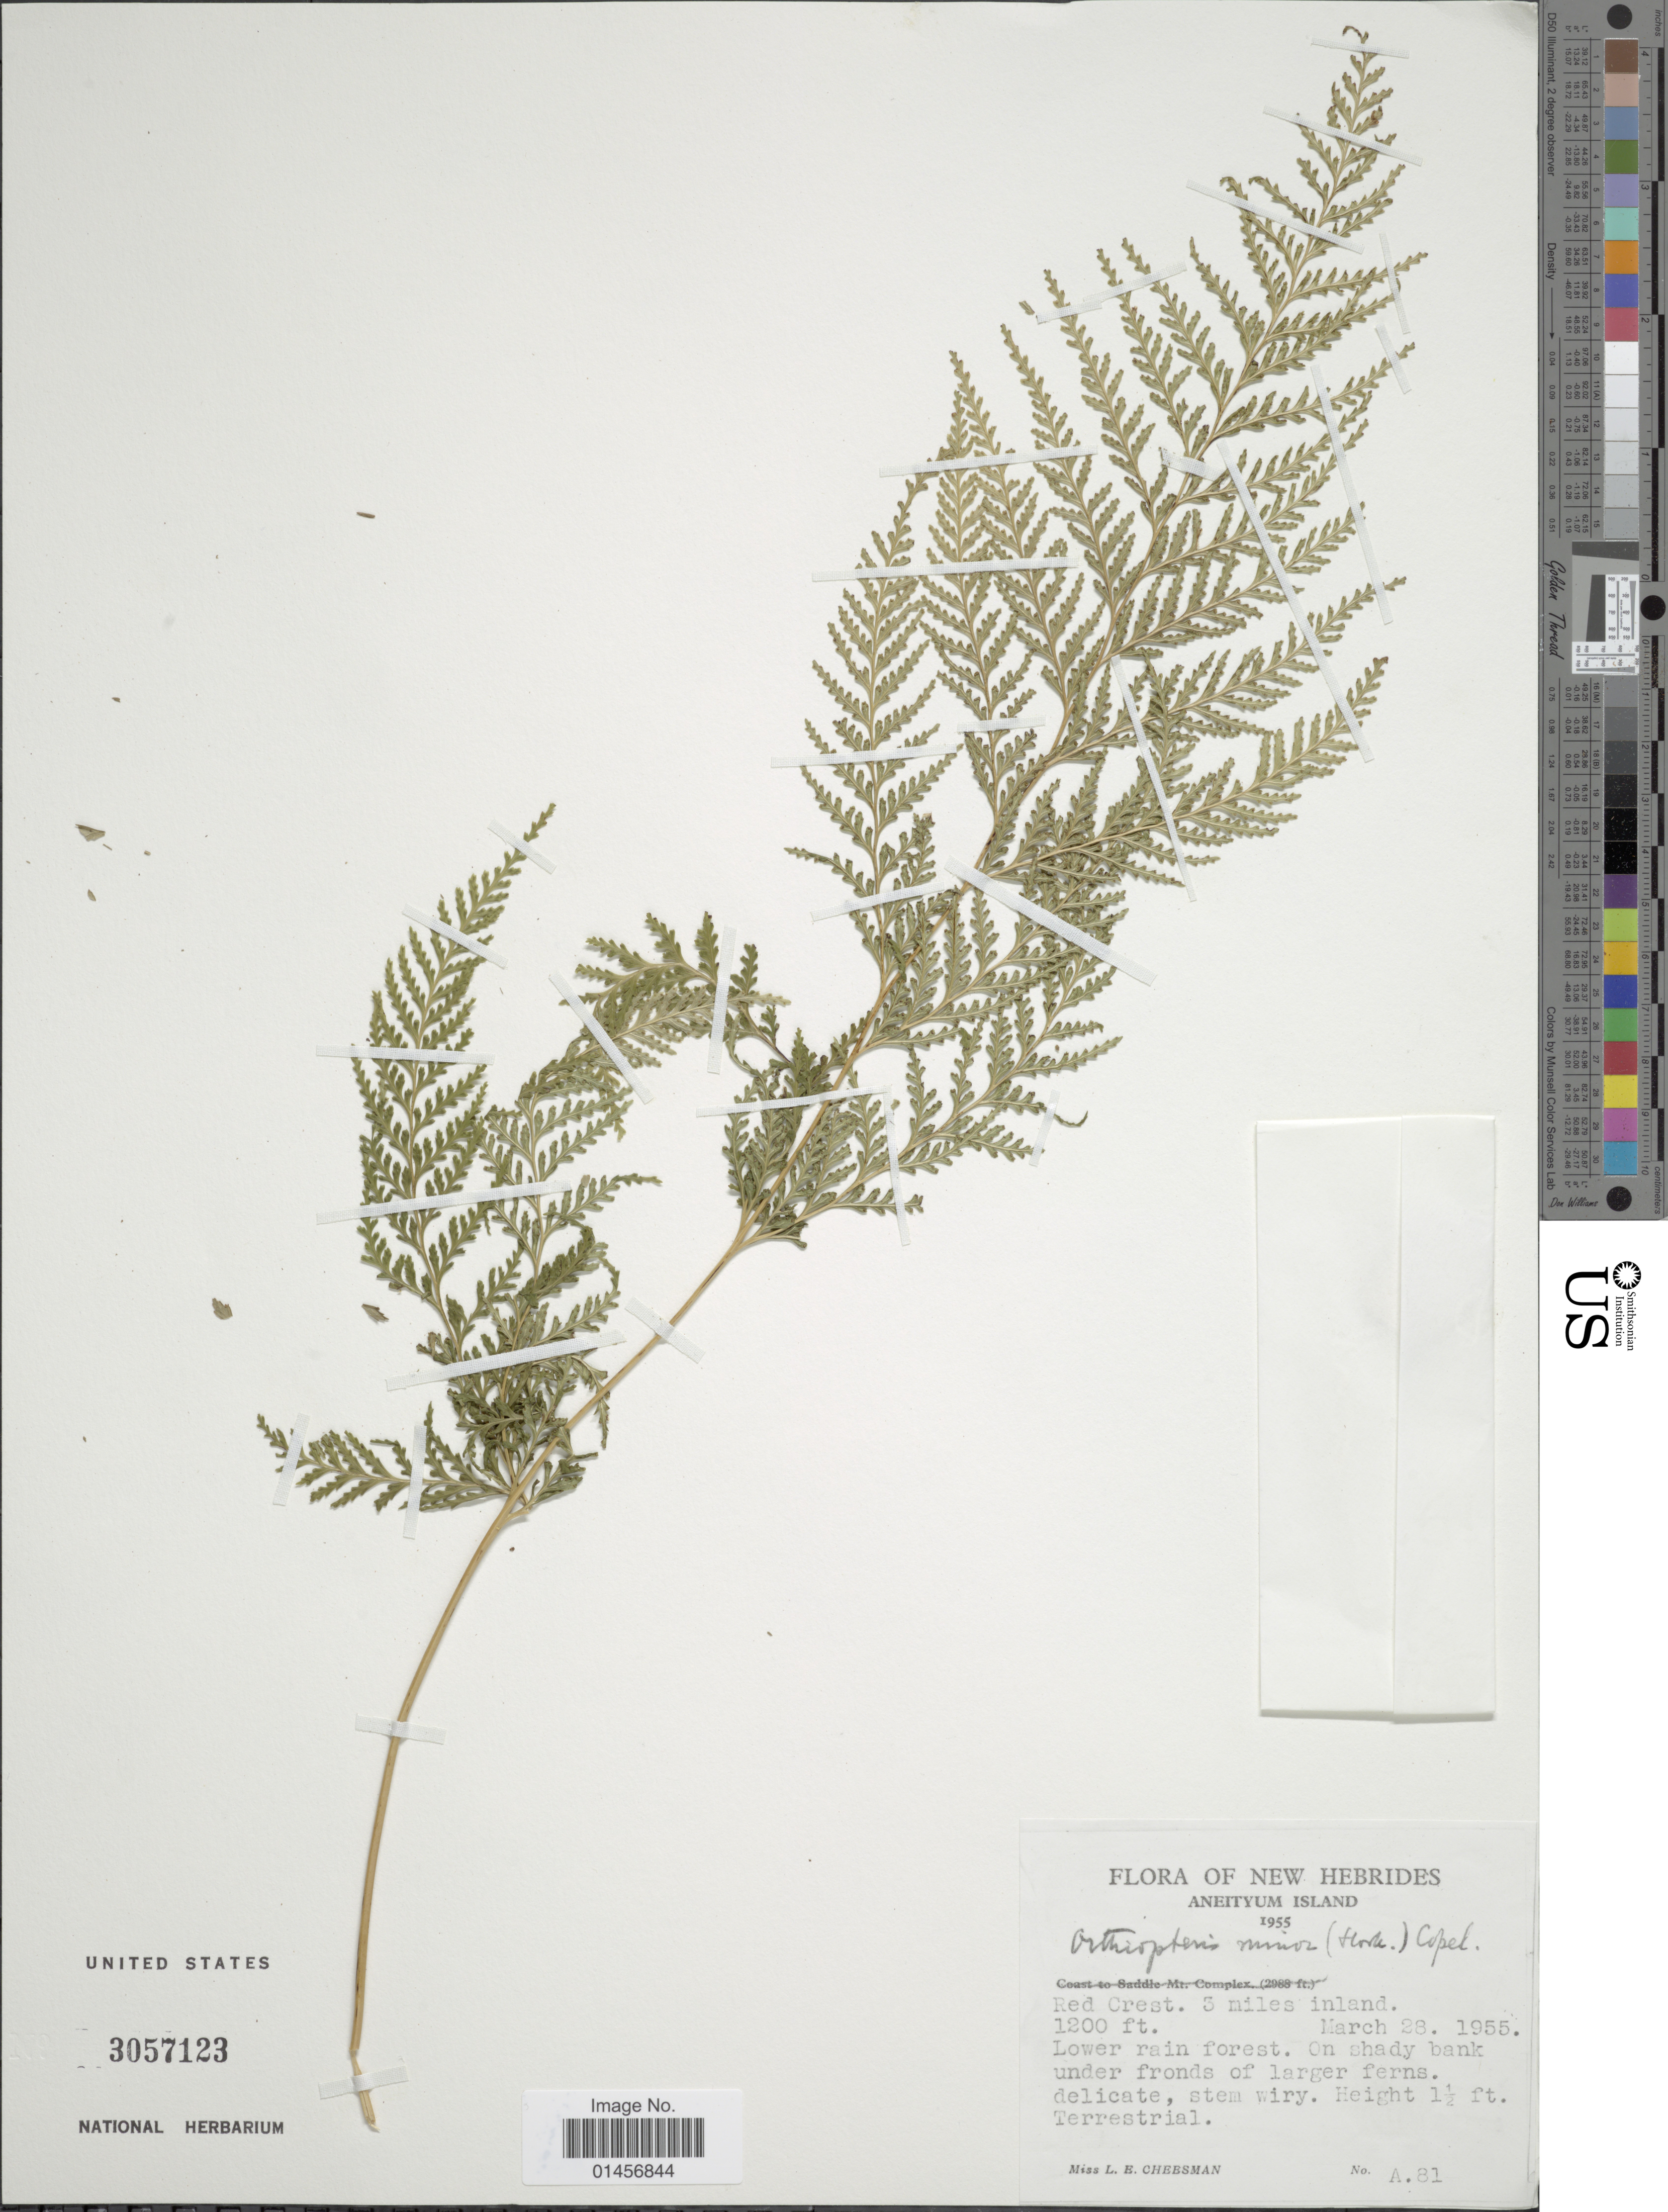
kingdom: Plantae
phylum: Tracheophyta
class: Polypodiopsida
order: Polypodiales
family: Saccolomataceae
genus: Saccoloma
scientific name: Saccoloma minor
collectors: L. E. Cheesman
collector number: A 81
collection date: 1955-03-28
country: Vanuatu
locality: New Hebrides, Aneityum Island, Red Crest. 5 miles inland.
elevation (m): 366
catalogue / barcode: US 3057123